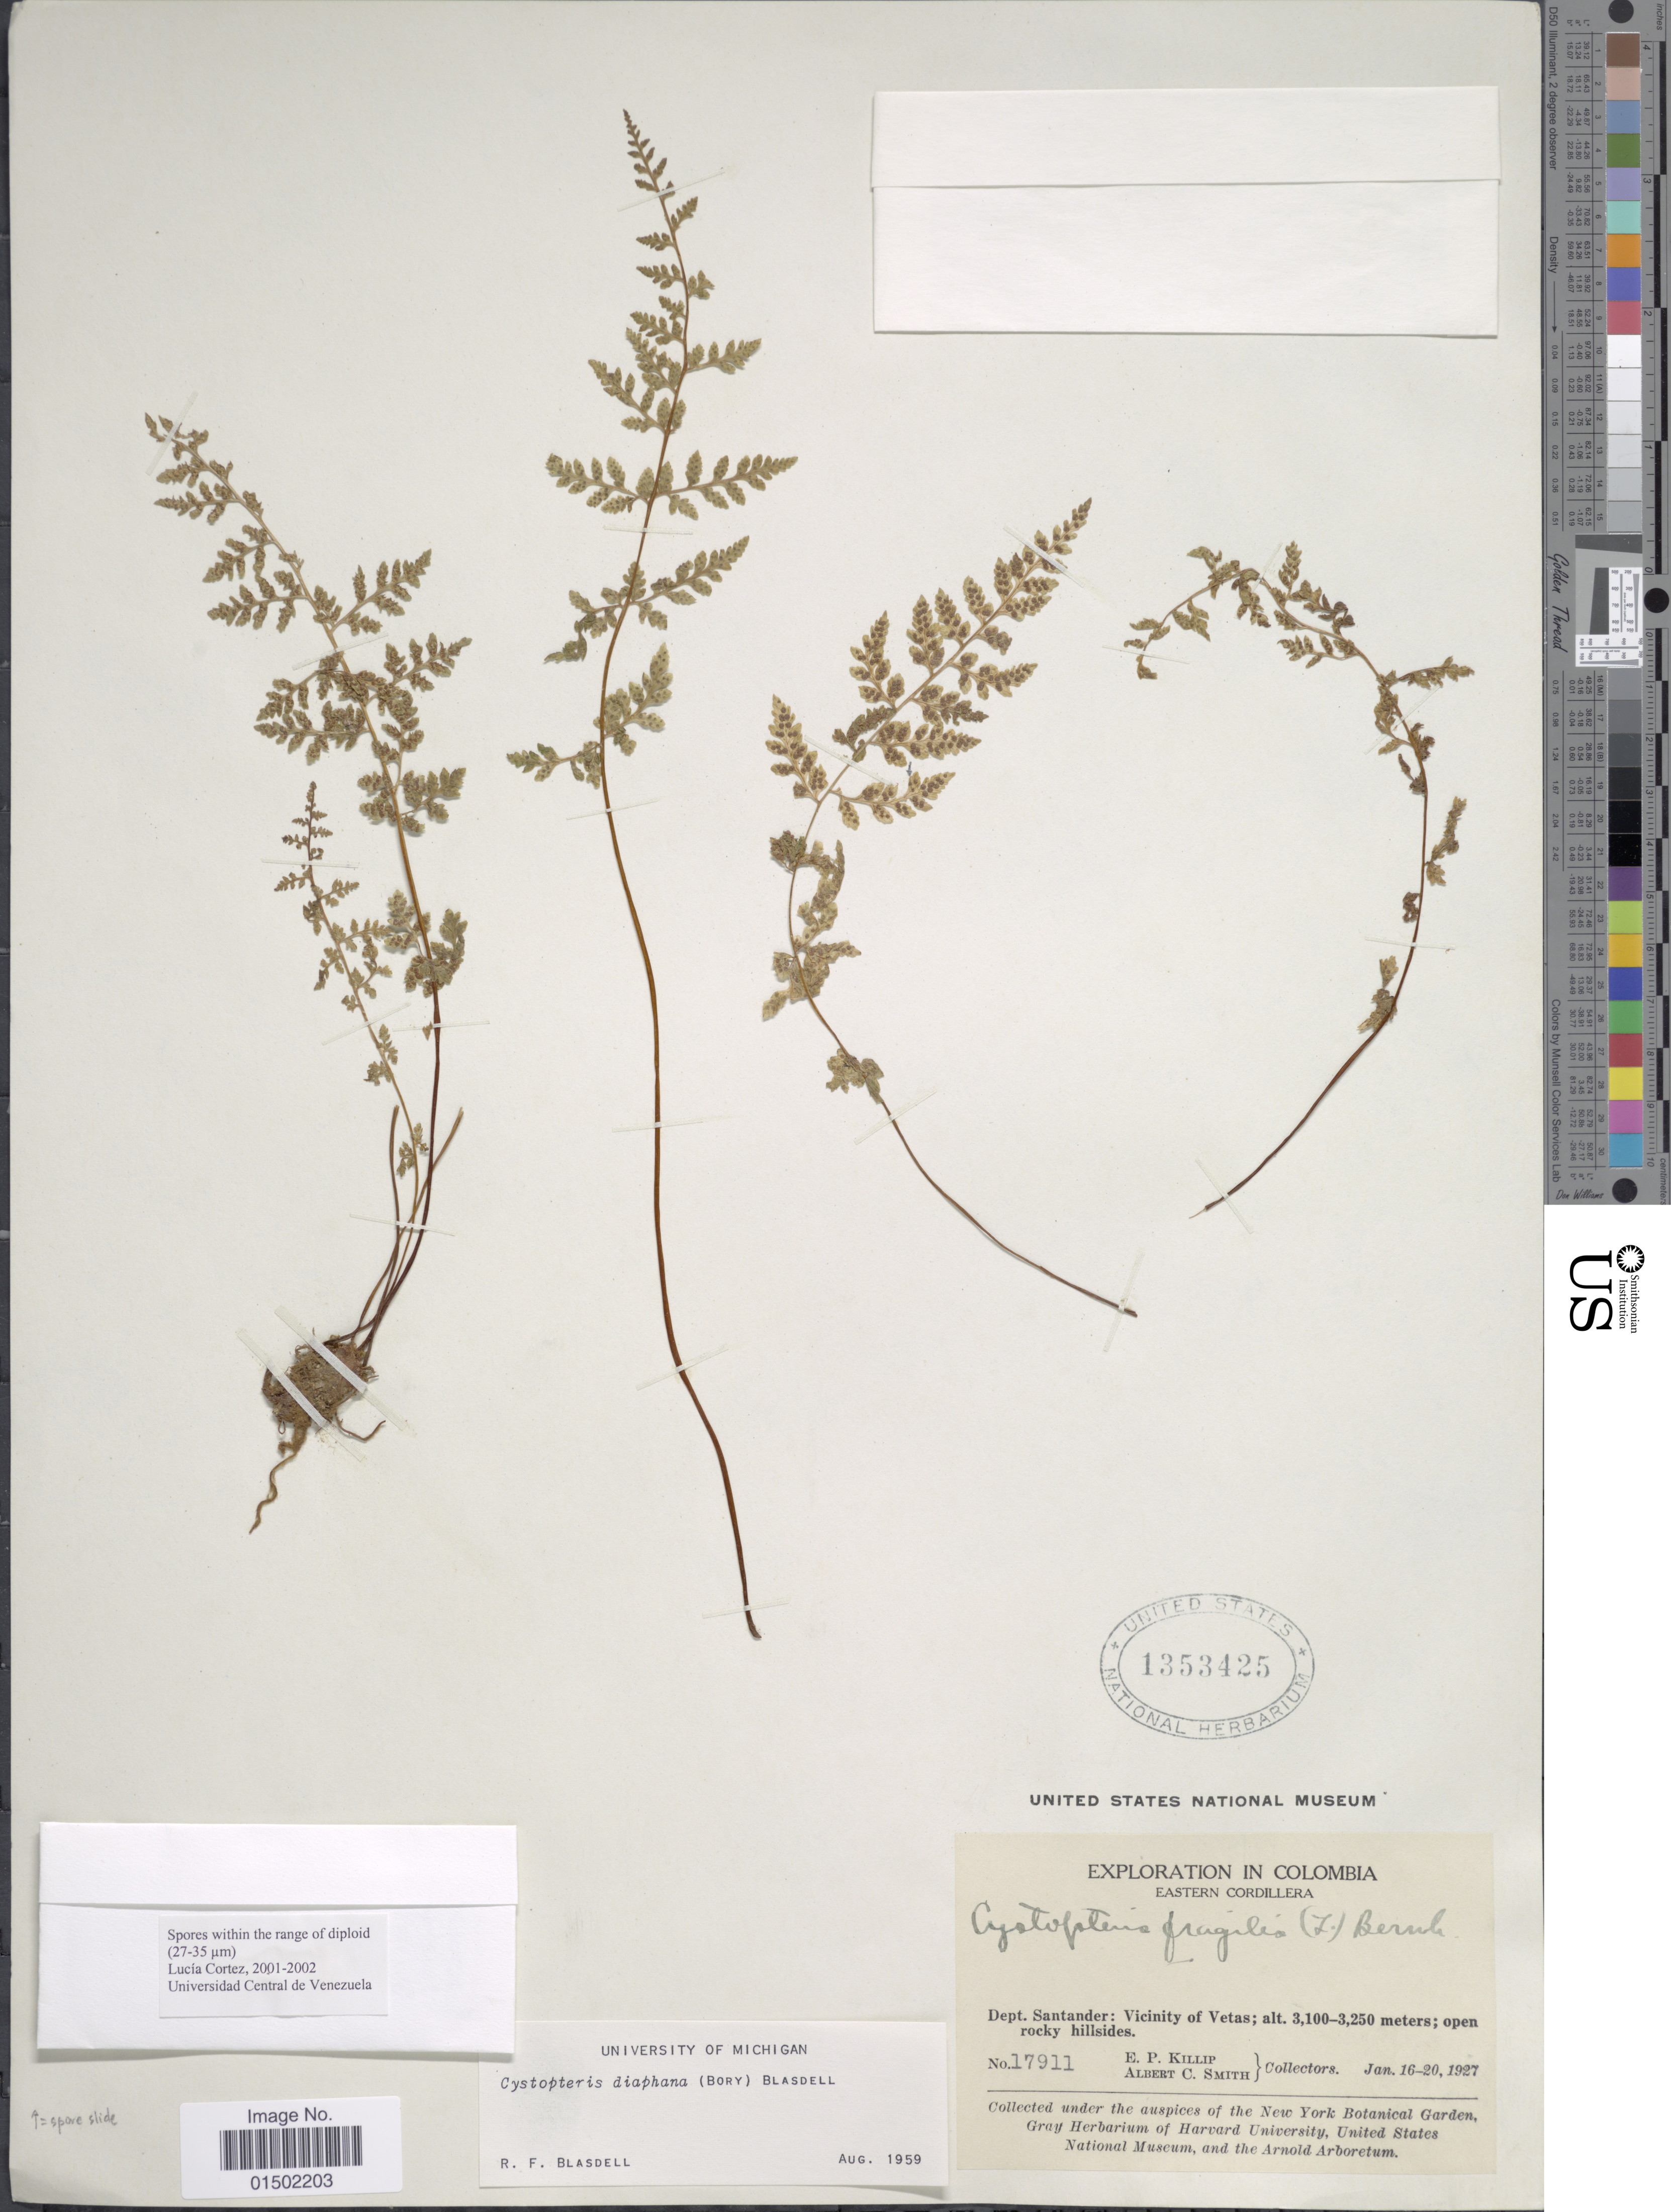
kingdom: Plantae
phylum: Tracheophyta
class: Polypodiopsida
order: Polypodiales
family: Cystopteridaceae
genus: Cystopteris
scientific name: Cystopteris diaphana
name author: (Bory) Blasdell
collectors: E. P. Killip & A. C. Smith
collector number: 17911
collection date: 1927-01-16/1927-01-20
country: Colombia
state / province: Santander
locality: Eastern Cordillera. Vicinity of Vetas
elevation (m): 3100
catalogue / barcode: US 1353425